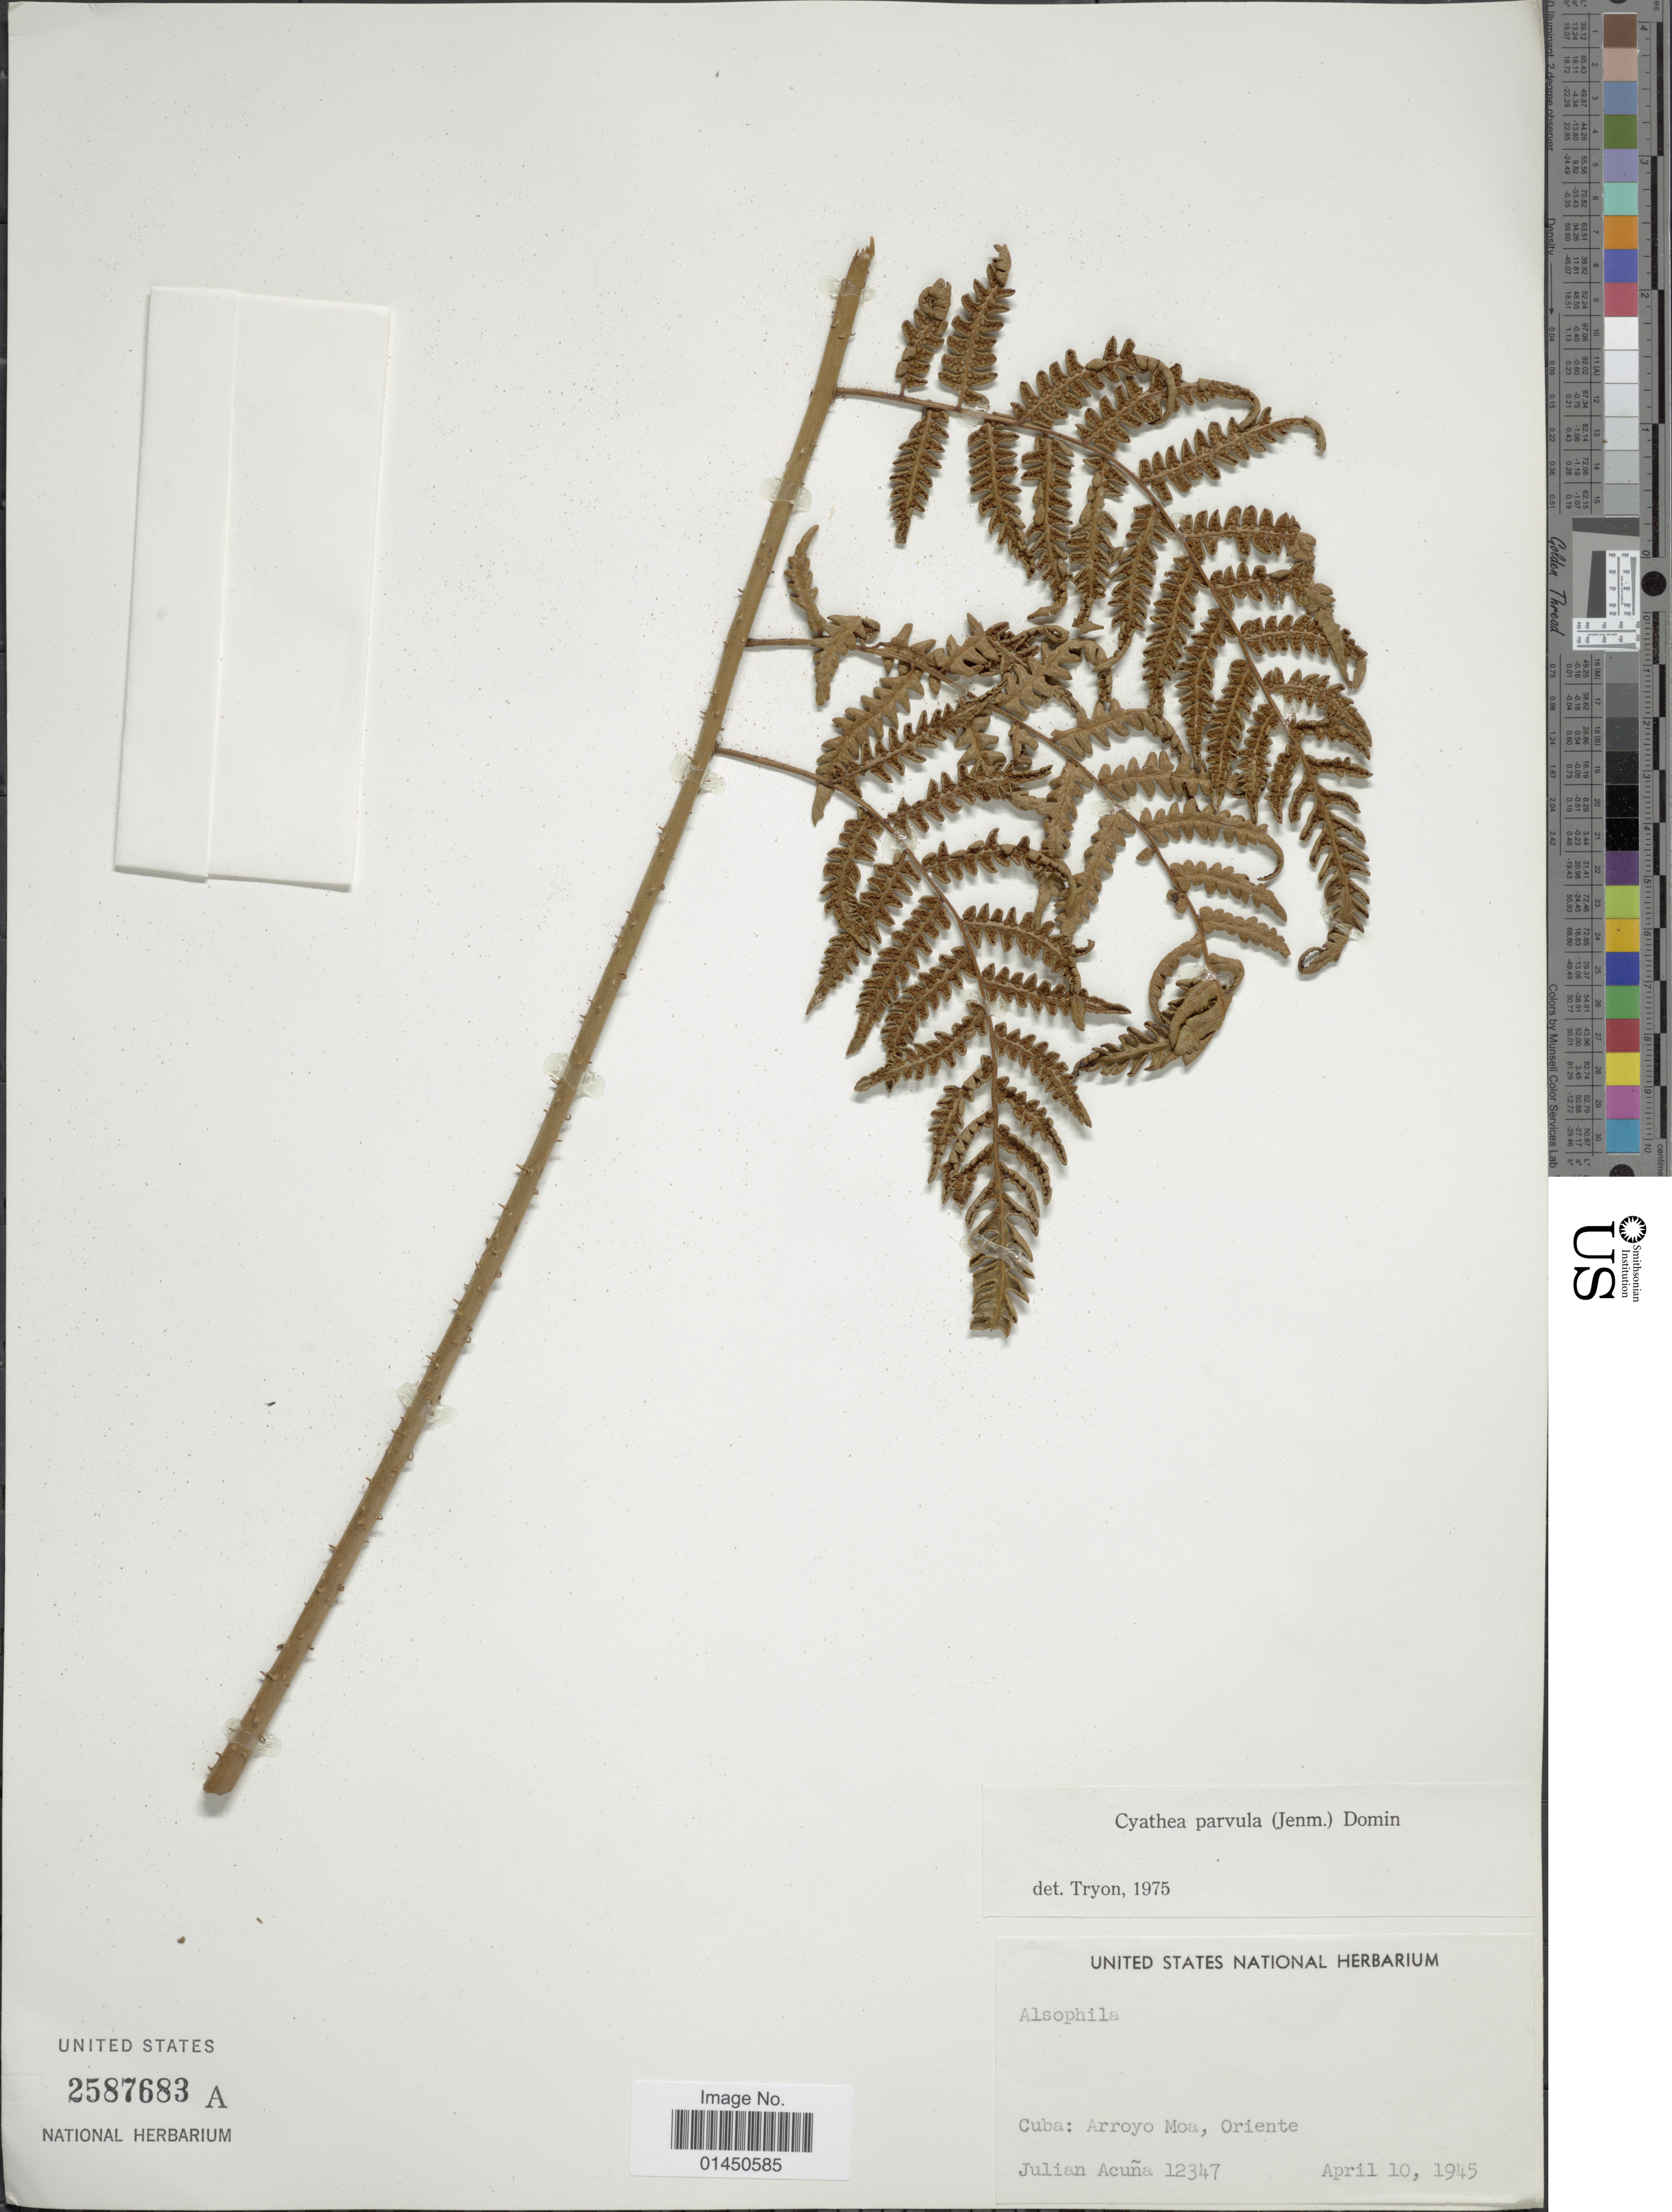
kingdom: Plantae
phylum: Tracheophyta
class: Polypodiopsida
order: Cyatheales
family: Cyatheaceae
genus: Cyathea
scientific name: Cyathea parvula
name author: (Jenman) Domin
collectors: J. B. Acuña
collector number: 12347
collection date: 1945-04-10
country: Cuba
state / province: Oriente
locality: Arroyo Moa.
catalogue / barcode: US 2587683A